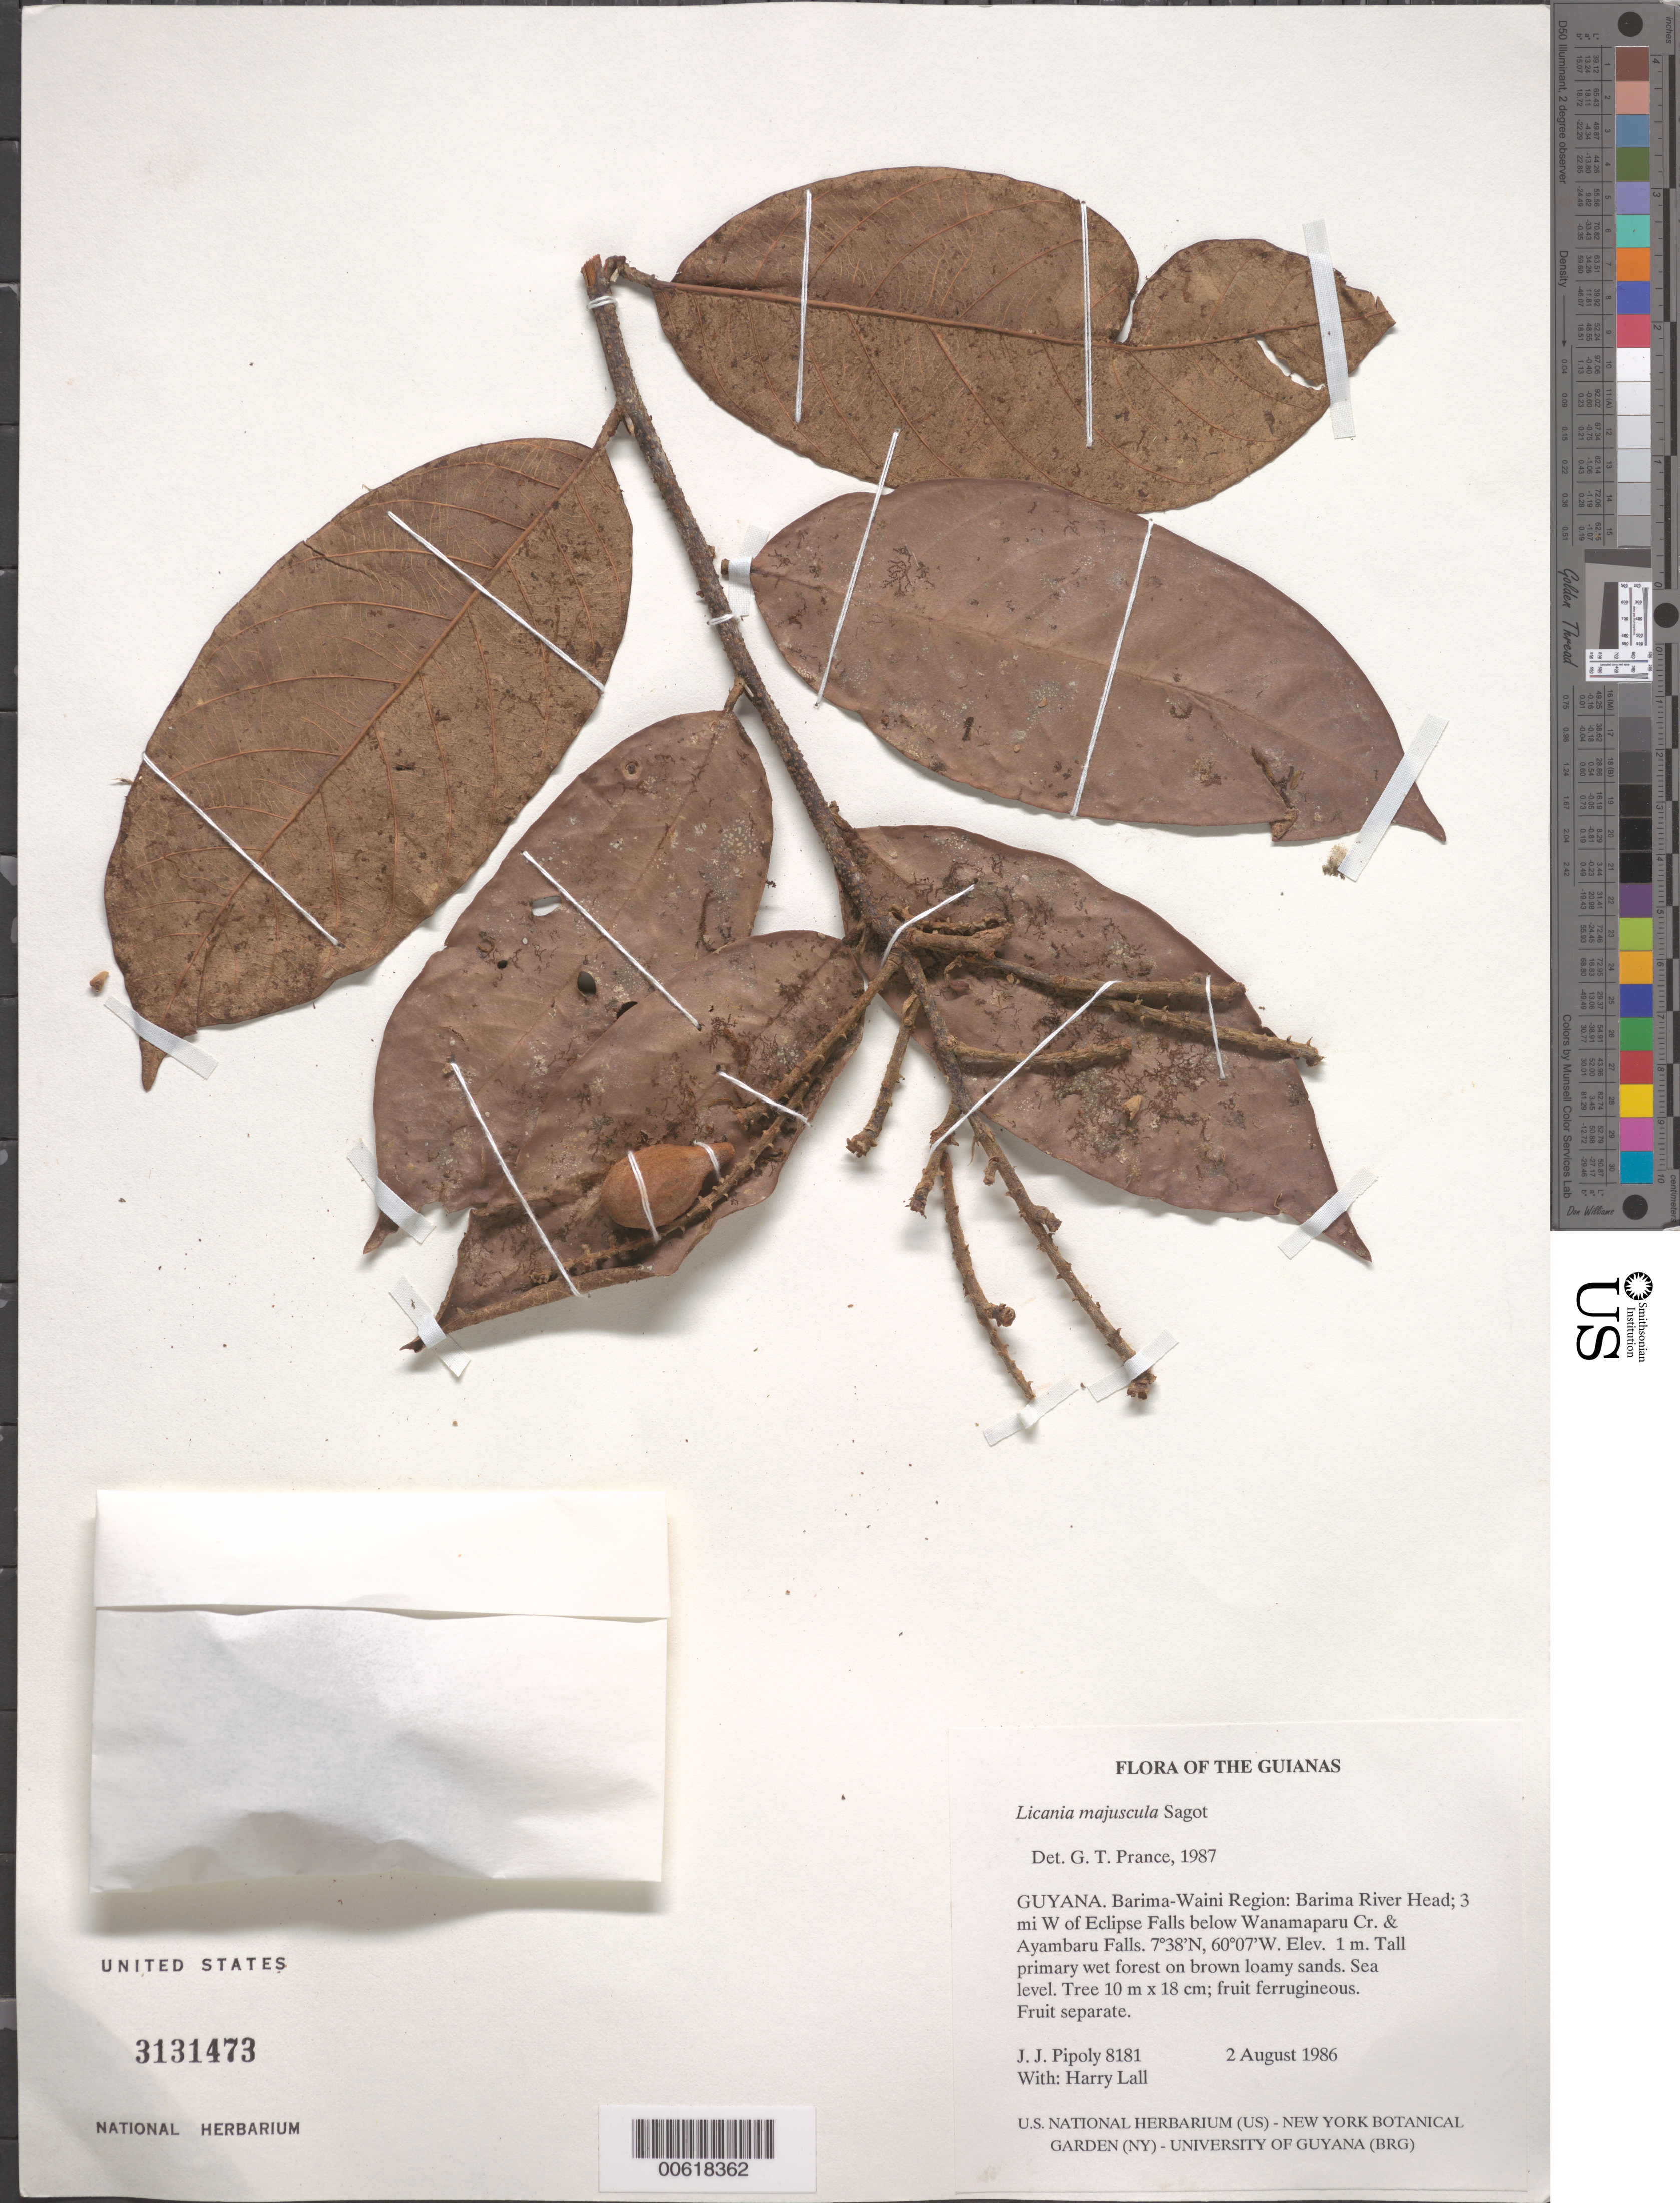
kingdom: Plantae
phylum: Tracheophyta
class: Magnoliopsida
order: Malpighiales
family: Chrysobalanaceae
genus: Licania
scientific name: Licania majuscula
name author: Sagot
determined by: Prance, G. T.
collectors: J. J. Pipoly & H. Lall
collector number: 8181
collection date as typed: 2 August 1986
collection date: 1986-08-02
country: Guyana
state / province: Barima-Waini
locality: Barima River head; 3 mi W of Eclipse Falls below Wanamaparu Cr. & Ayambaru Falls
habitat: Tall primary wet forest on brown loamy sands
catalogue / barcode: US 3131473